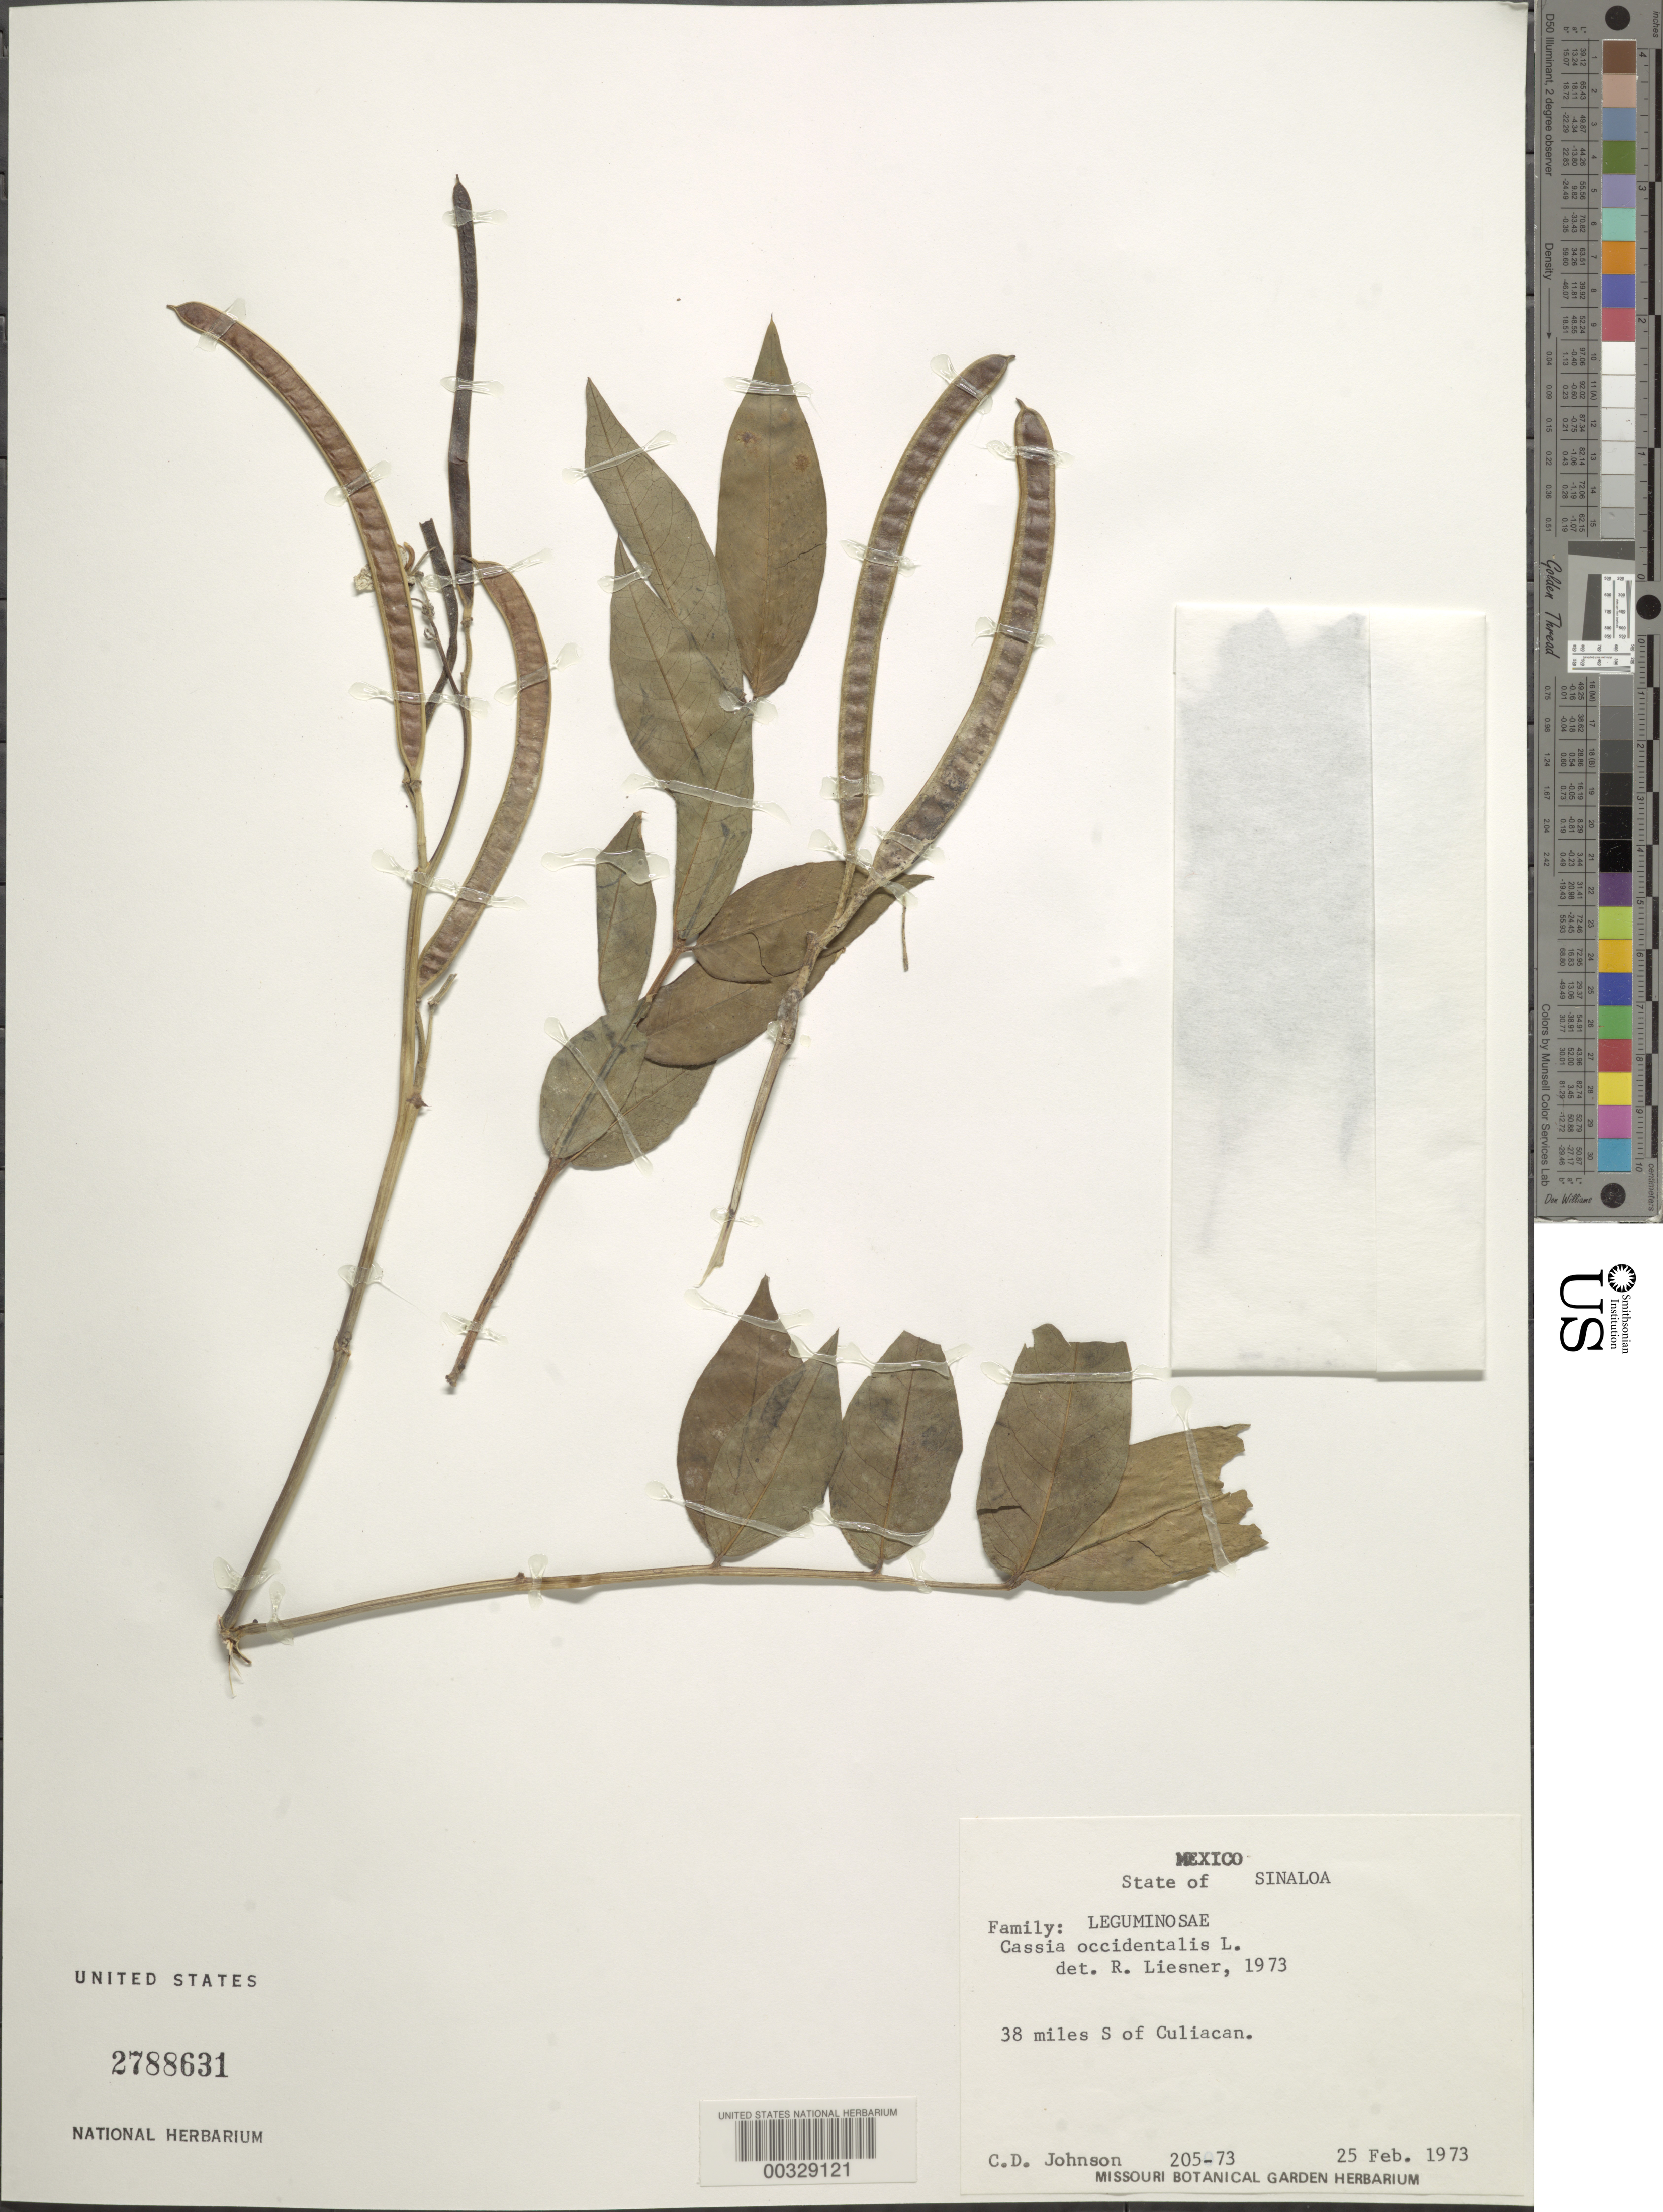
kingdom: Plantae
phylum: Tracheophyta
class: Magnoliopsida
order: Fabales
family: Fabaceae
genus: Senna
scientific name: Senna occidentalis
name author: (L.) Link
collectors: C. D. Johnson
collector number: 205-73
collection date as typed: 25 Feb 1973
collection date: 1973-02-25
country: Mexico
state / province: Sinaloa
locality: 38 miles S of Culiacan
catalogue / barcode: US 2788631